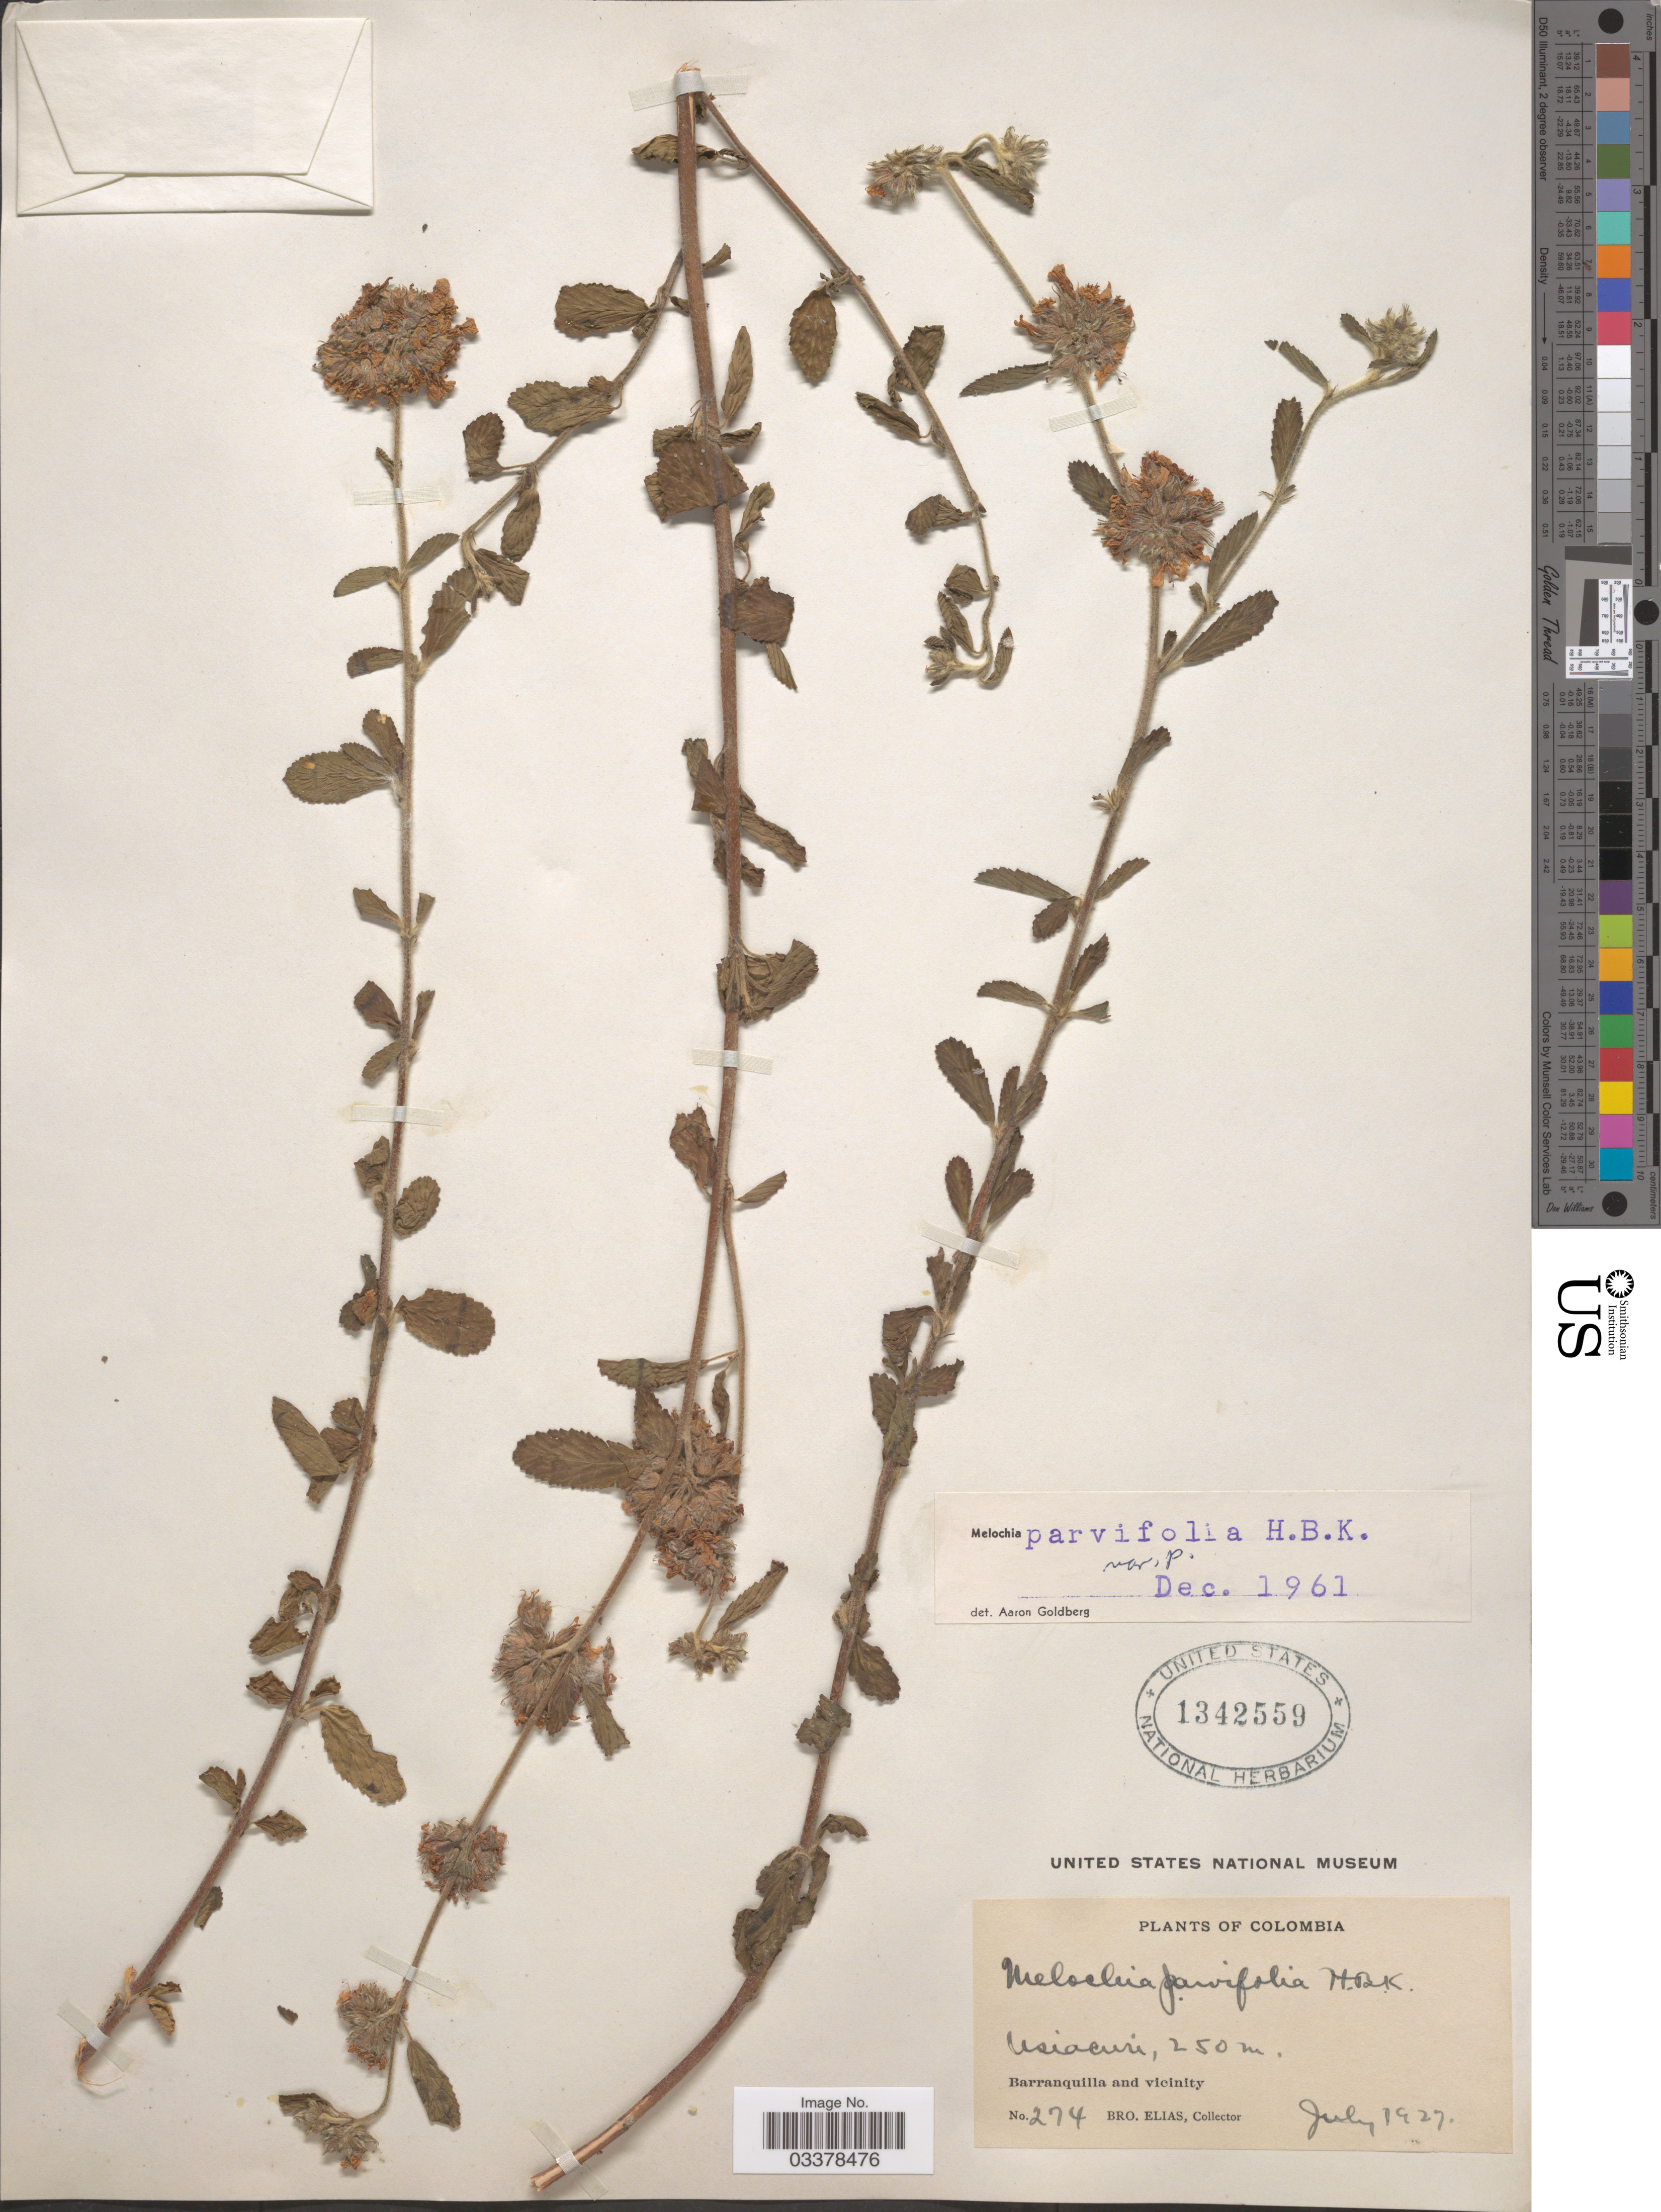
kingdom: Plantae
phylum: Tracheophyta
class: Magnoliopsida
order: Malvales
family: Malvaceae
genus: Melochia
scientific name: Melochia parvifolia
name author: Kunth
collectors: Bro. Elias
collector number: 274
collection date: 1927-07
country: Colombia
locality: Usiacuri. Barranquilla and vicinity.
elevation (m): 250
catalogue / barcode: US 1342559